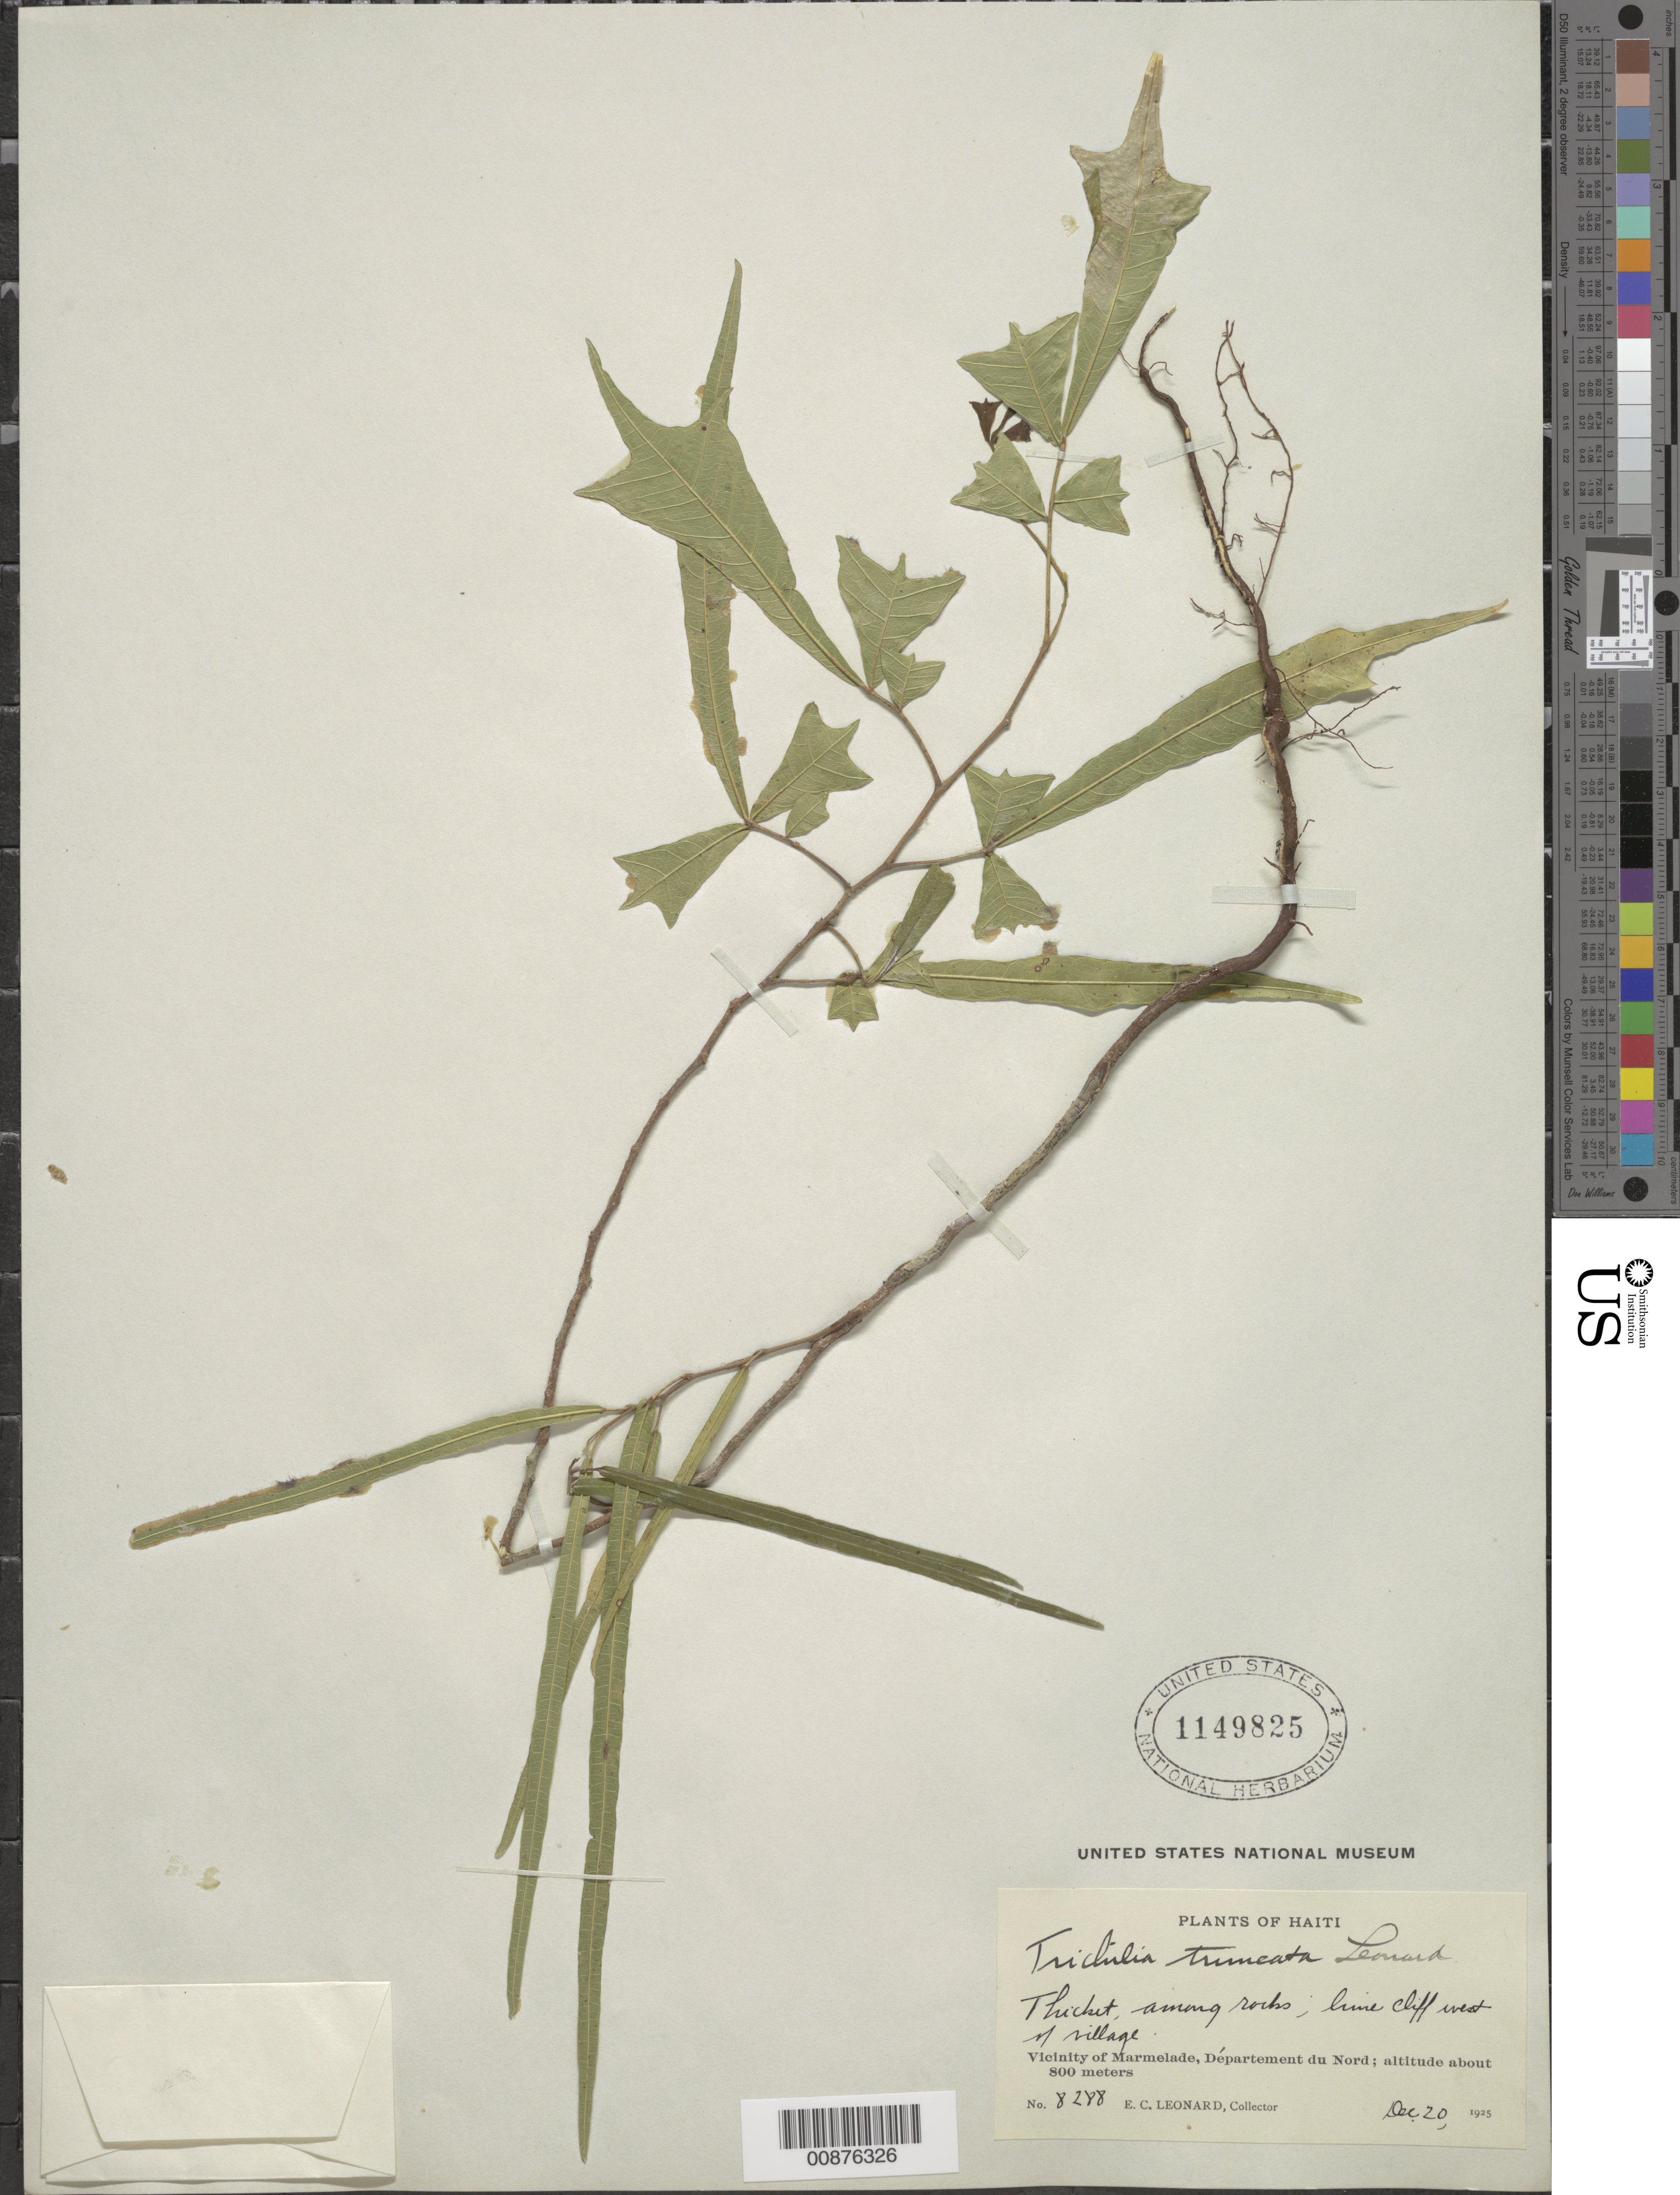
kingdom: Plantae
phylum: Tracheophyta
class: Magnoliopsida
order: Sapindales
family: Meliaceae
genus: Trichilia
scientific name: Trichilia pallida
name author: Sw.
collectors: E. C. Leonard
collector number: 8288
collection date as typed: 20 Dec 1925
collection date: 1925-12-20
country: Haiti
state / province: Nord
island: Hispaniola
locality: Vicinity of Marmelade, W of village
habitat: Thicket among rocks on lime cliff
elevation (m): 800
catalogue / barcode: US 1149825